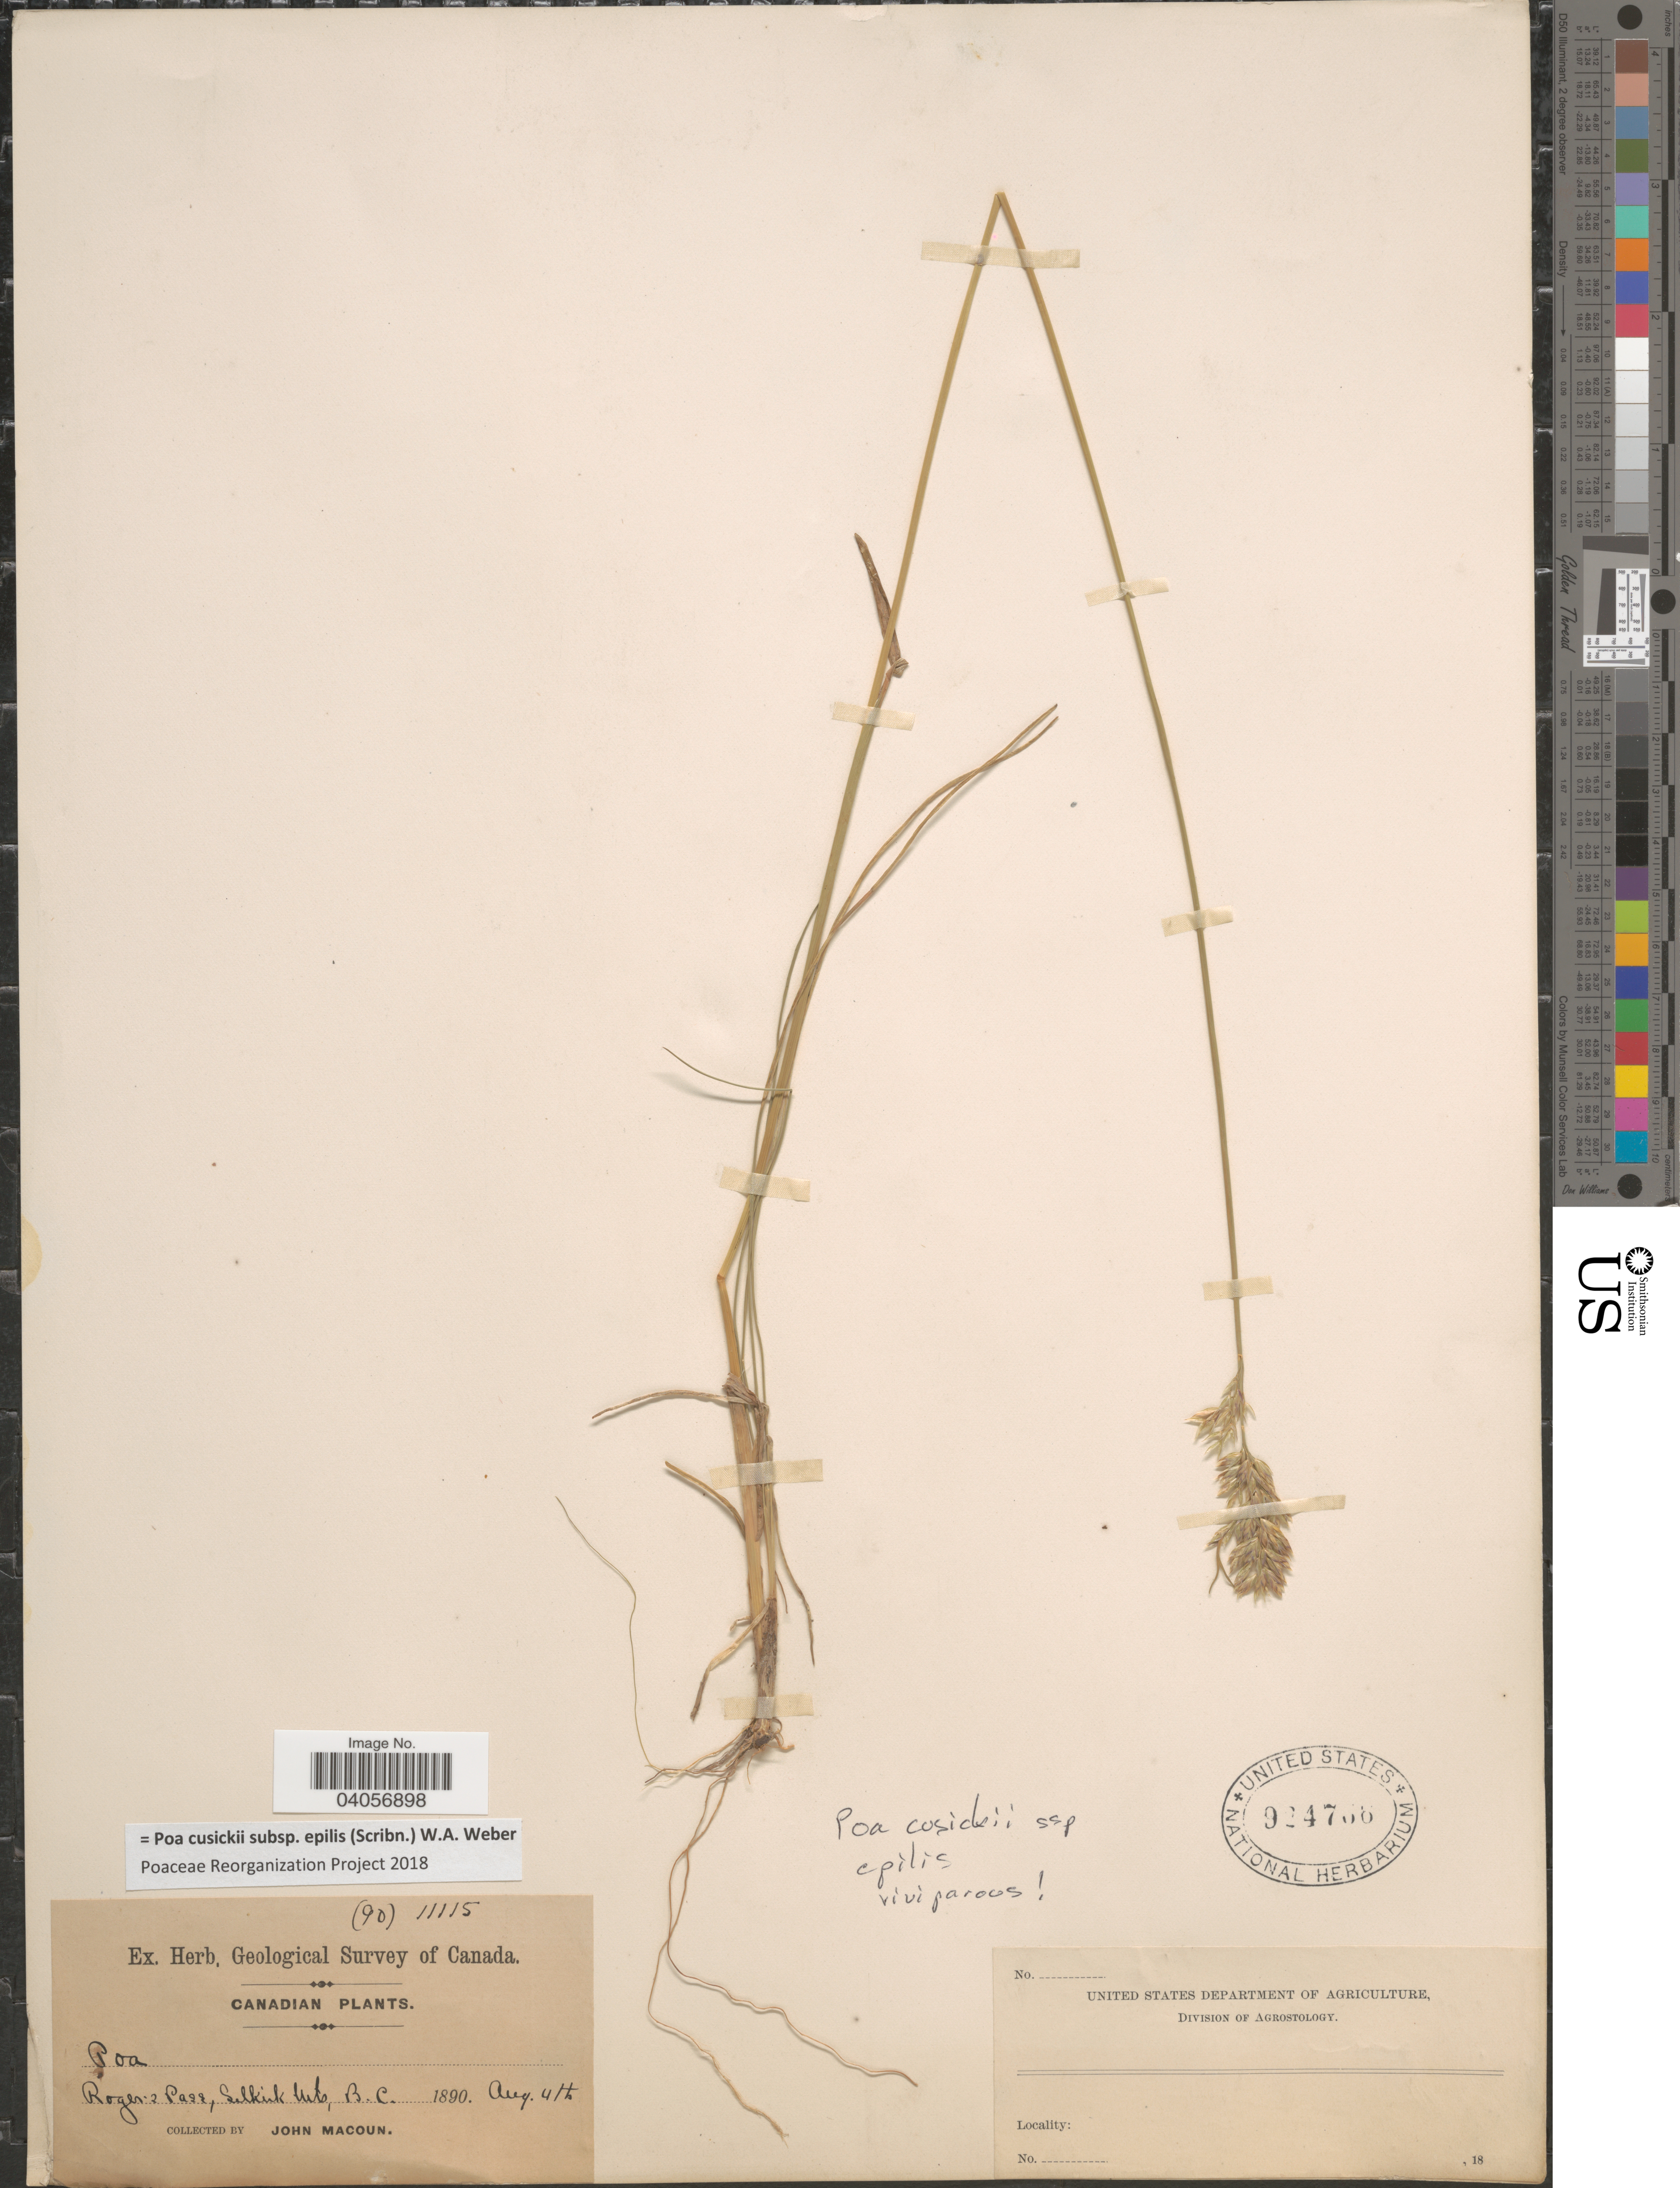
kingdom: Plantae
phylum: Tracheophyta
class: Liliopsida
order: Poales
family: Poaceae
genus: Poa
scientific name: Poa cusickii subsp. epilis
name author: (Scribn.) W.A. Weber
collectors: J. Macoun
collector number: (90)11115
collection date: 1890-08-04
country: Canada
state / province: British Columbia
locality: Roger's Pass, Selkirk Mts.